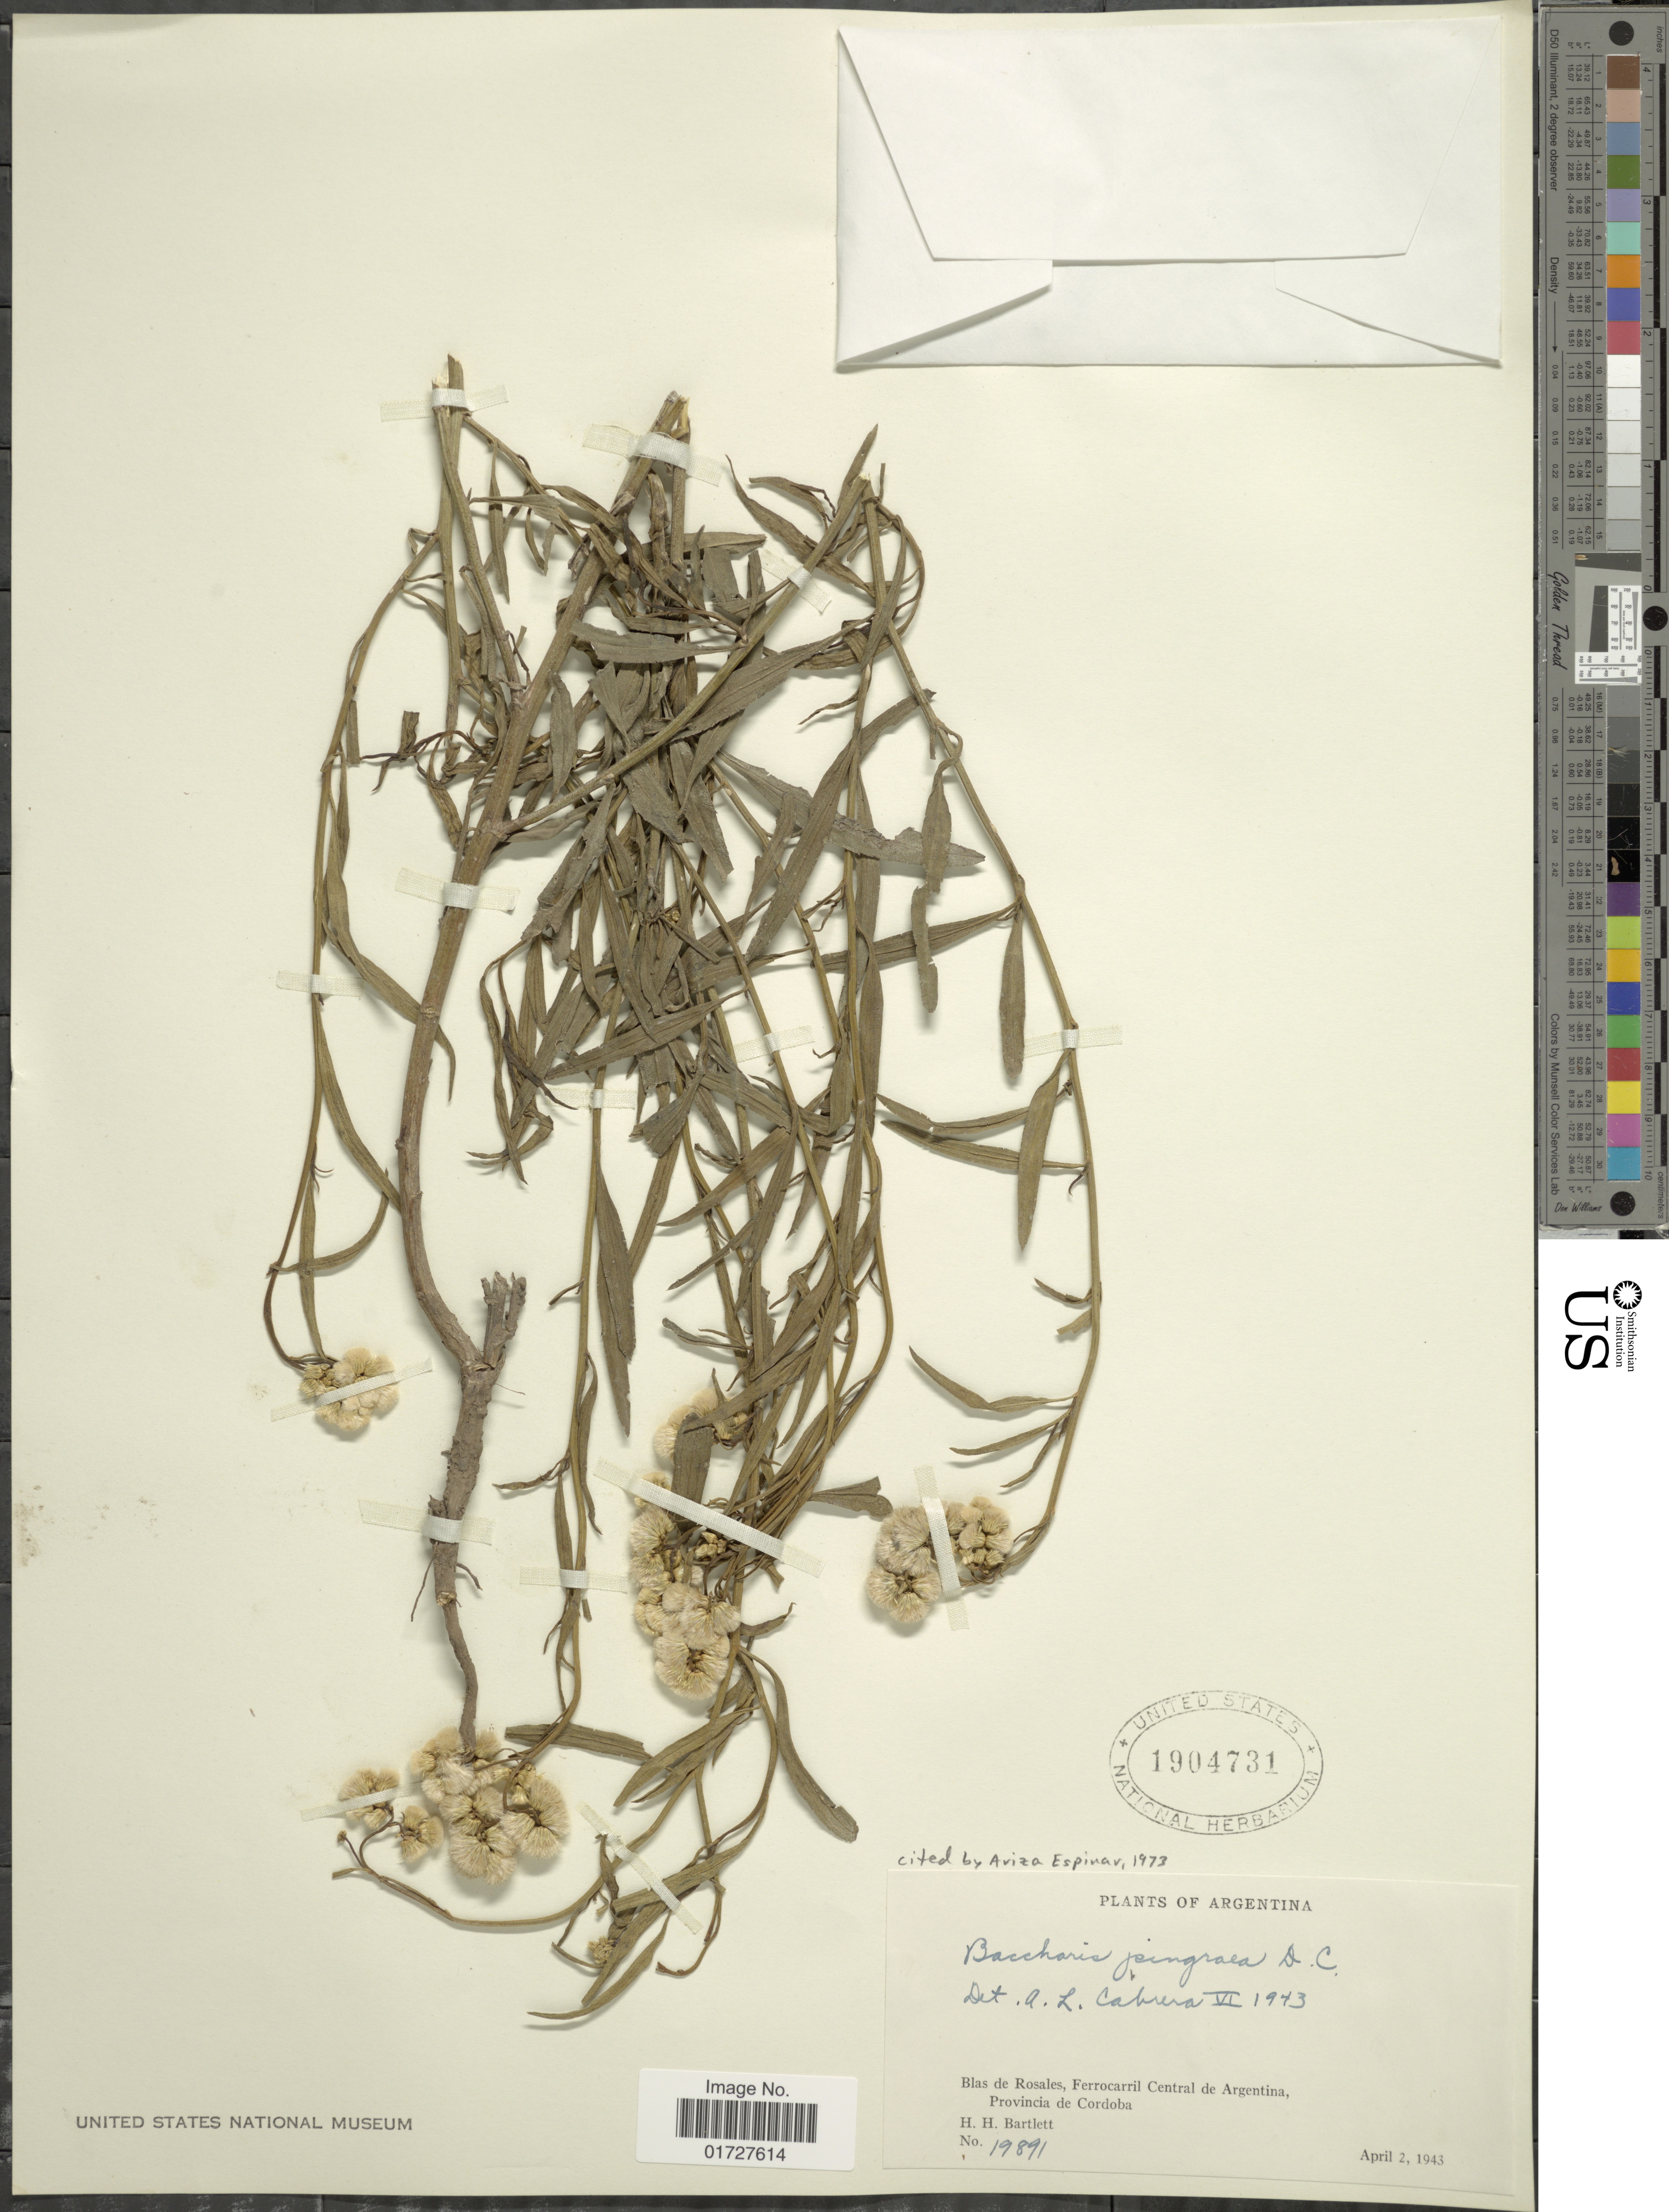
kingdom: Plantae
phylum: Tracheophyta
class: Magnoliopsida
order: Asterales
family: Asteraceae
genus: Baccharis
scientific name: Baccharis pingraea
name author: DC.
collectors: H. H. Bartlett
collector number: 19891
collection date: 1943-04-02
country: Argentina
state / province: Cordoba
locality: Blas de Rosales, Ferrocarril Central de Argentina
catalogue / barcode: US 1904731